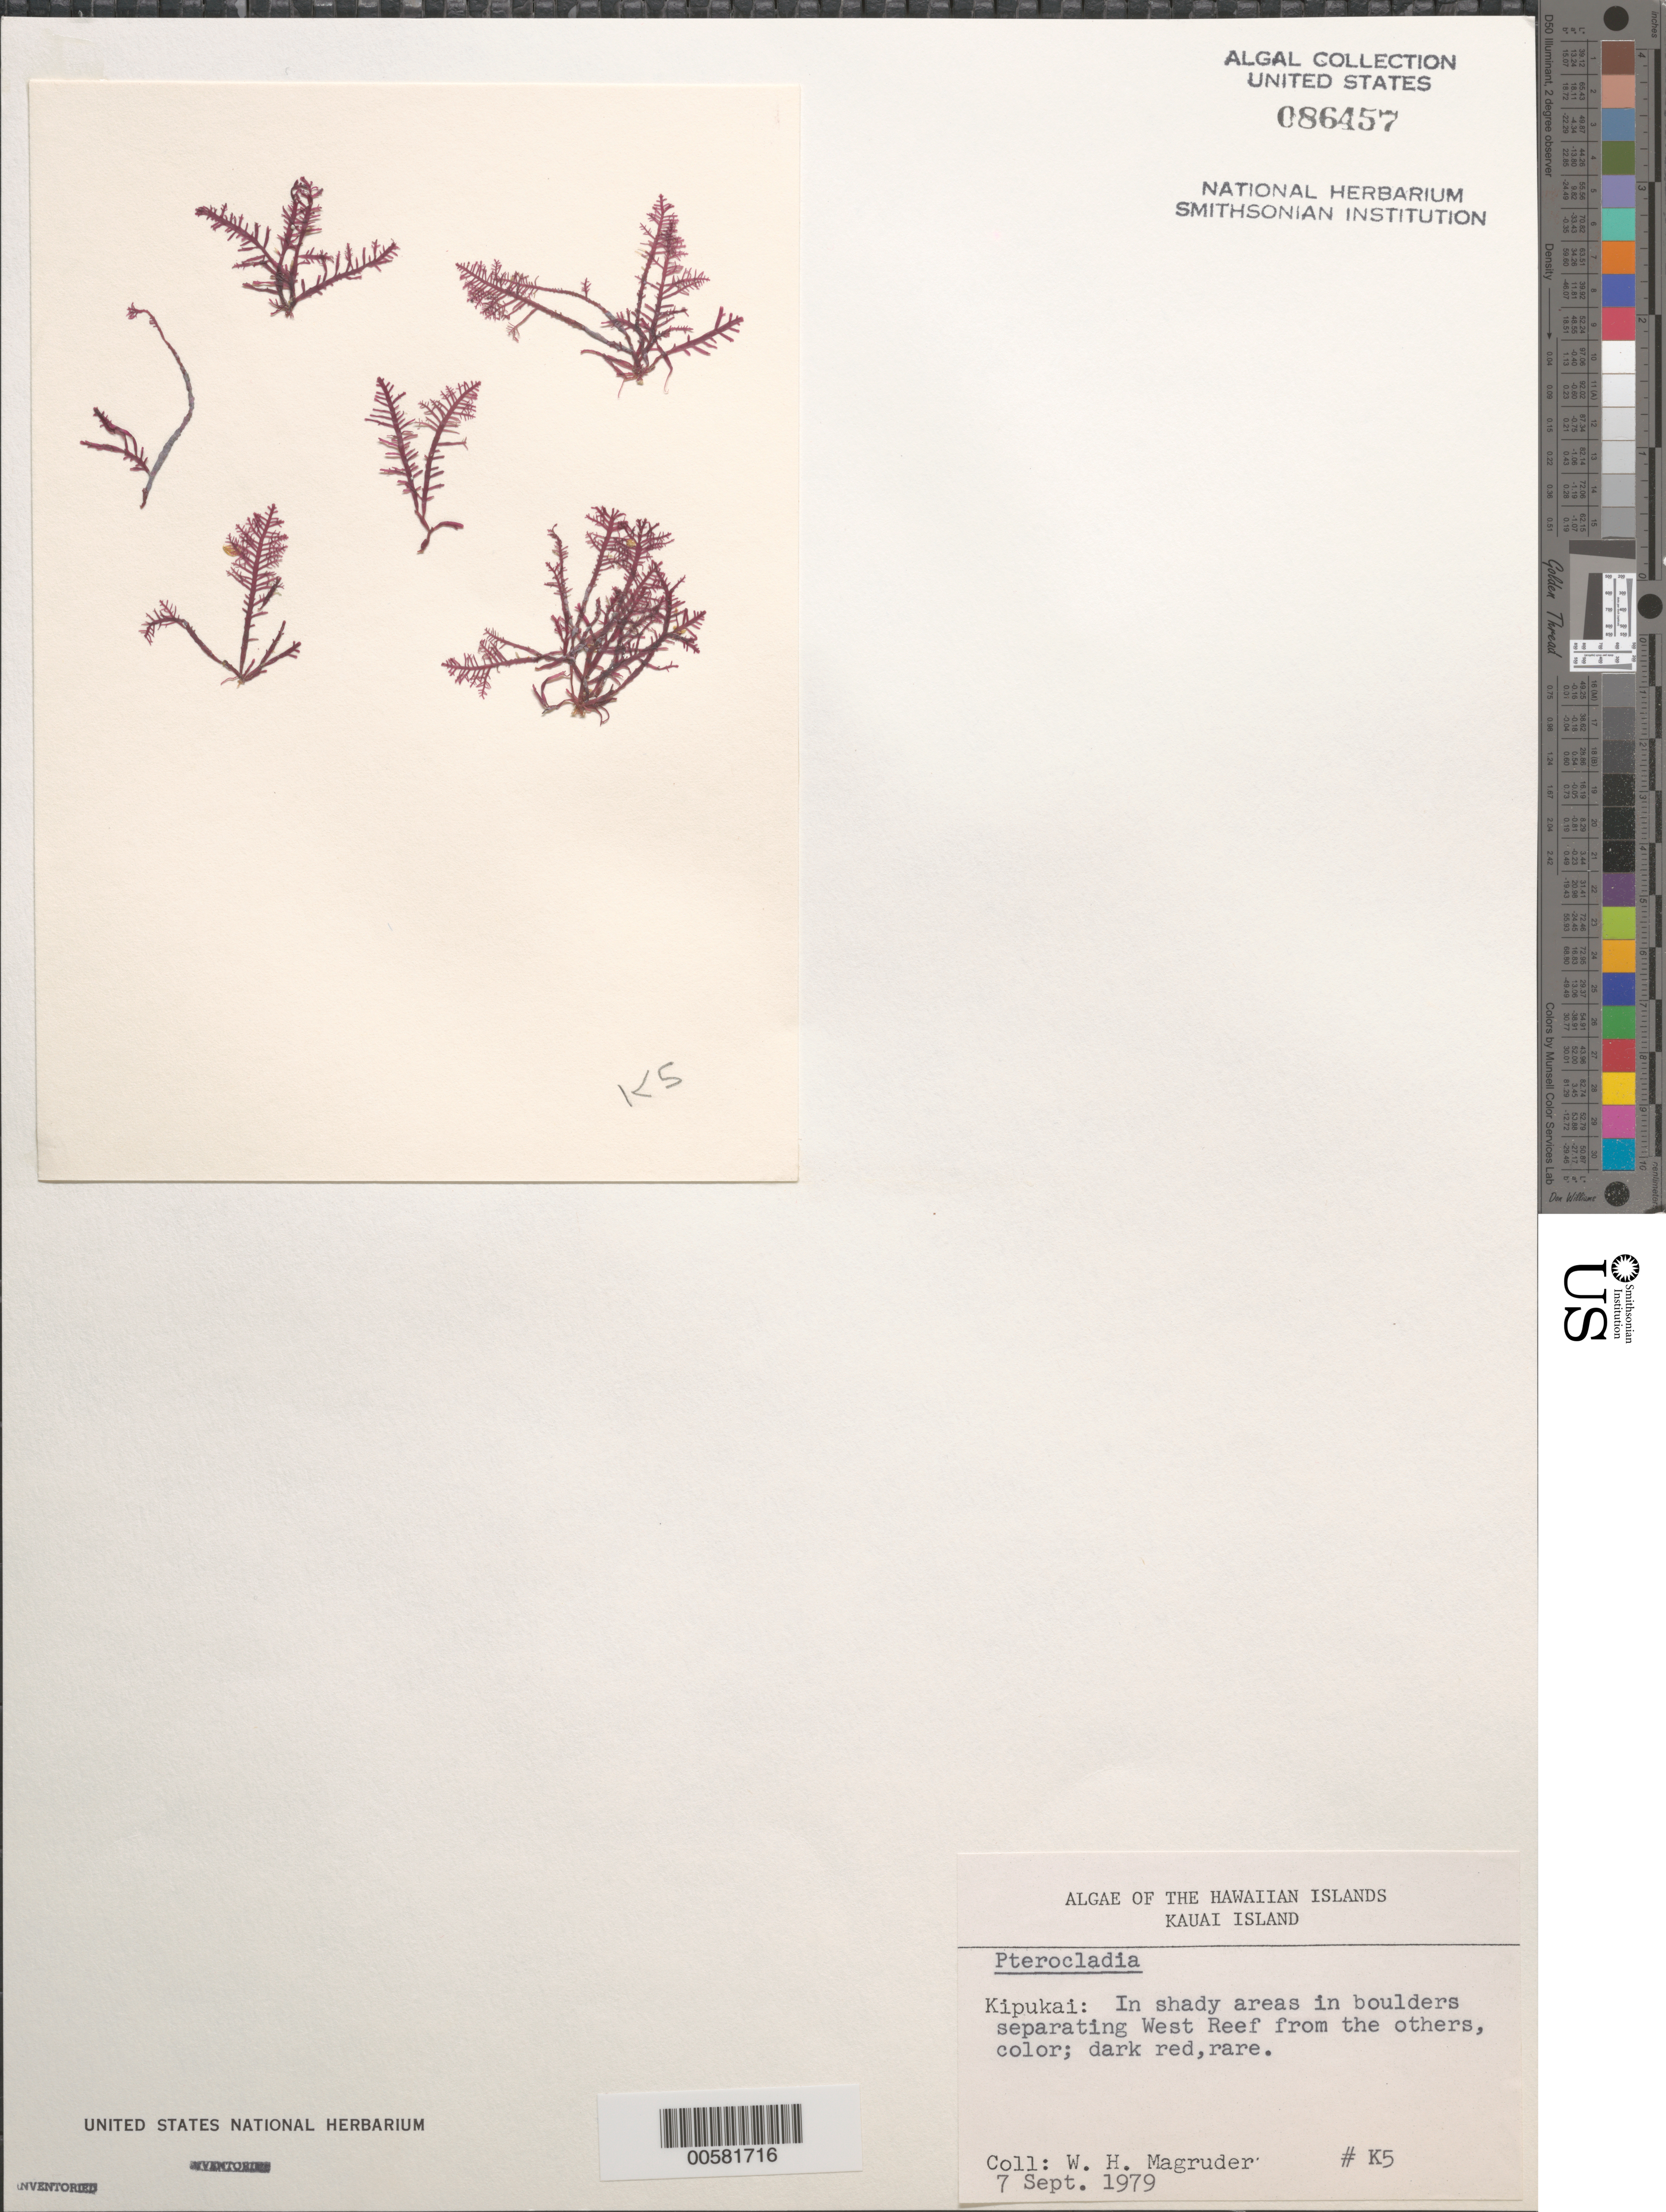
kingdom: Plantae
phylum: Rhodophyta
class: Florideophyceae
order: Gelidiales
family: Pterocladiaceae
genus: Pterocladia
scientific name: Pterocladia sp.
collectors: W. Magruder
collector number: K5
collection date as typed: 07 Sep 1979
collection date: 1979-09-07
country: United States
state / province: Hawaii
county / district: Kauai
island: Kaua'i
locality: Kipukai, by west reef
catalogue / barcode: US 86457